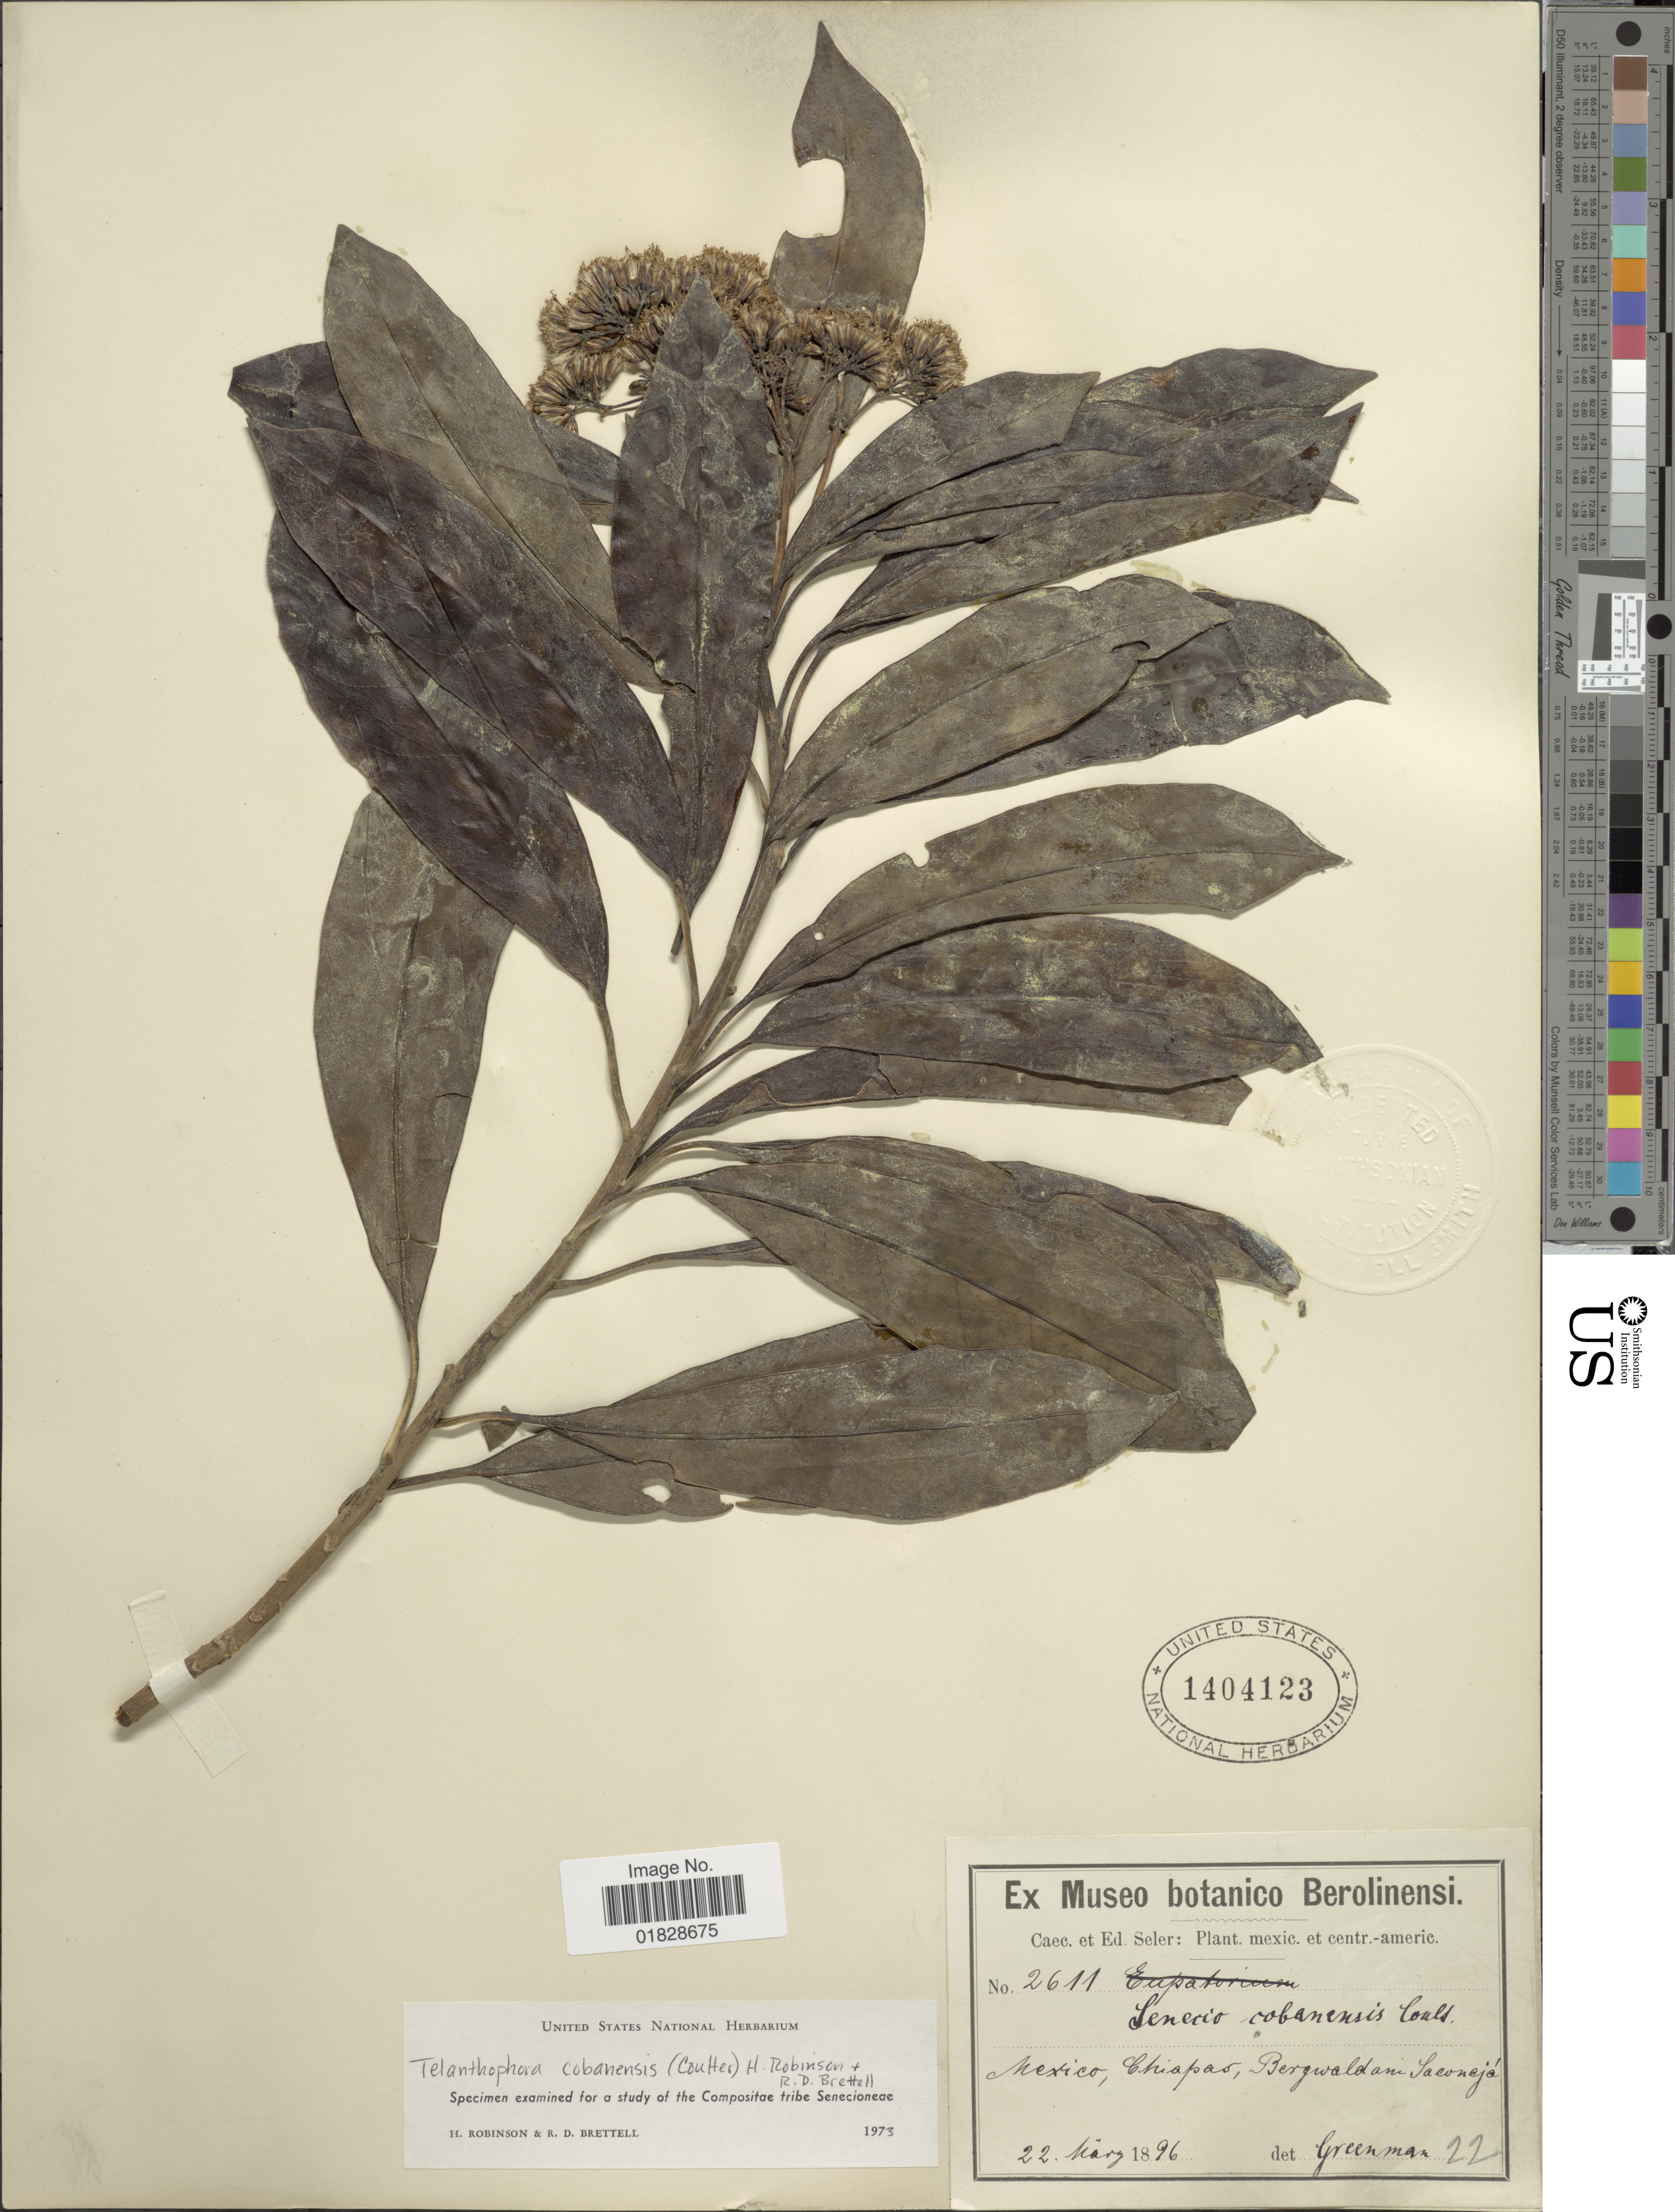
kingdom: Plantae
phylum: Tracheophyta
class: Magnoliopsida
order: Asterales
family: Asteraceae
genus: Telanthophora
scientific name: Telanthophora cobanensis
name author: (J.M. Coult.) H. Rob. & Brettell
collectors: E. Seler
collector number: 2611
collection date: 1896-03-22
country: Mexico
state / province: Chiapas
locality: Mexico, Chiapas, Bergwald am Saconeja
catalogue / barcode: US 1404123